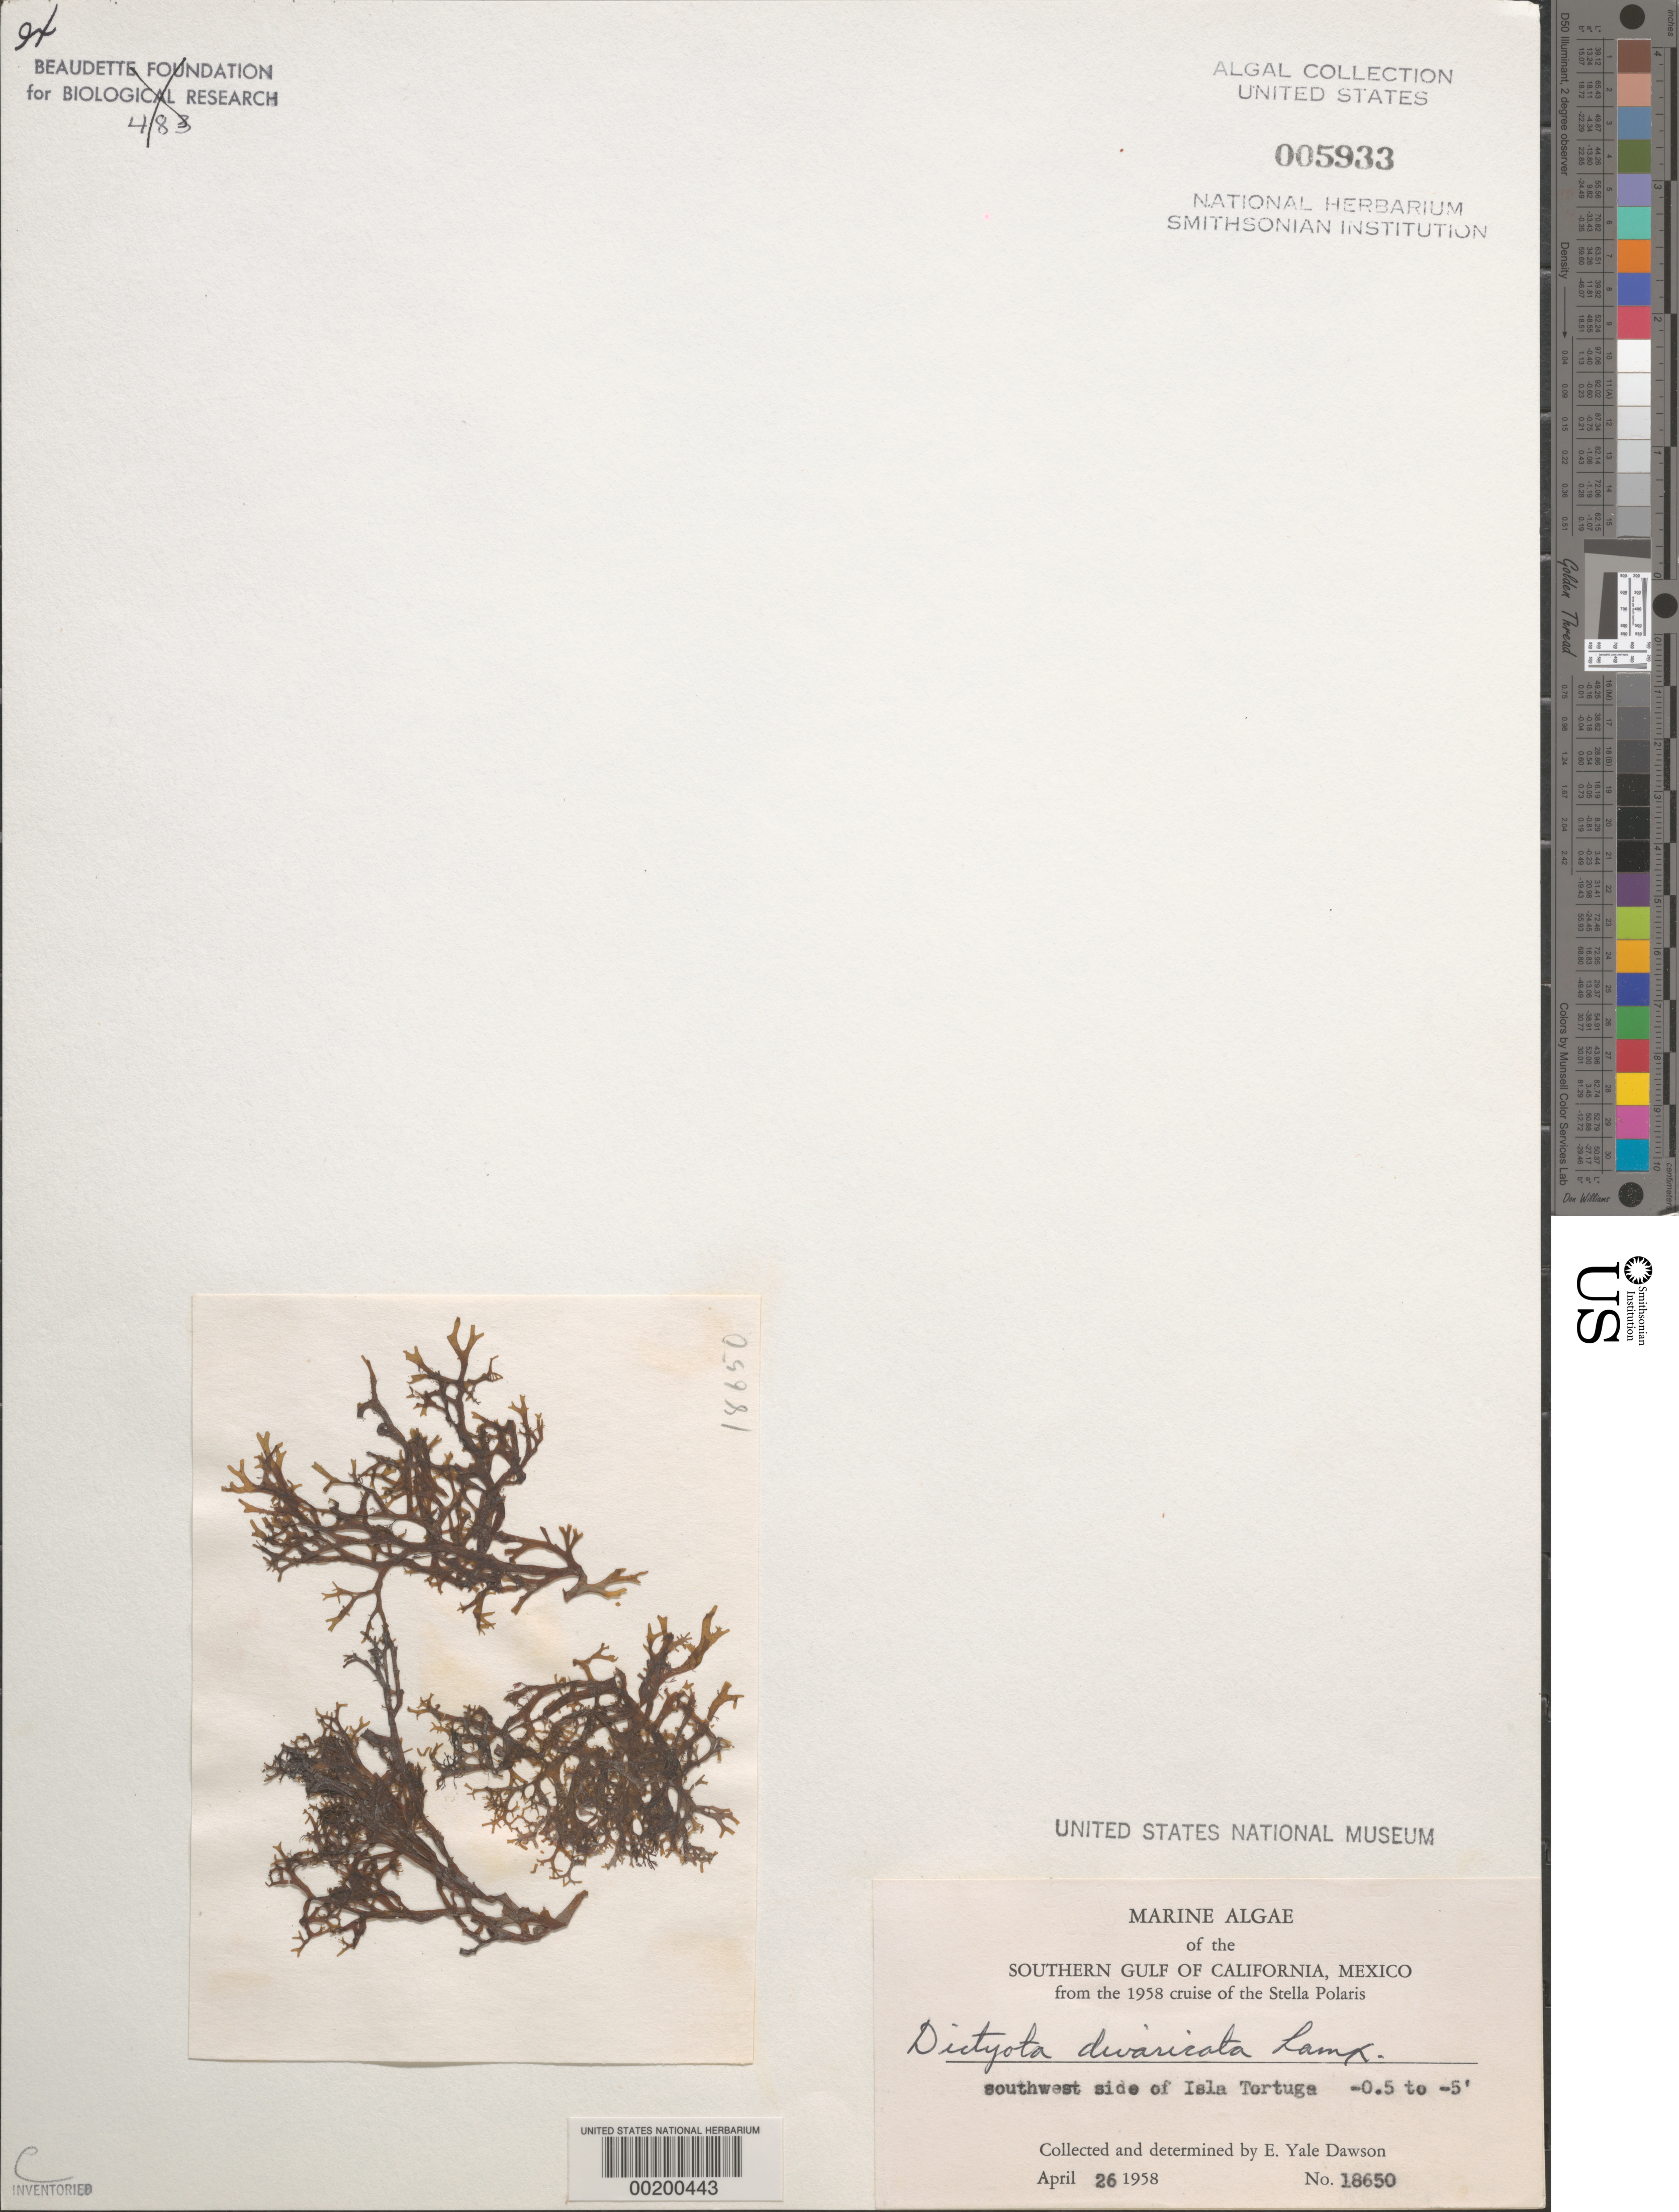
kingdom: Chromista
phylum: Ochrophyta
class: Phaeophyceae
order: Dictyotales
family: Dictyotaceae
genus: Dictyota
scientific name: Dictyota divaricata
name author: J.V.Lamouroux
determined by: Dawson, E. Y.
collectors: E. Y. Dawson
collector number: EYD 18650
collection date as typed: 26 Apr 1958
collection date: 1958-04-26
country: Mexico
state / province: Baja California Sur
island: Isla Tortuga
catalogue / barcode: US 5933